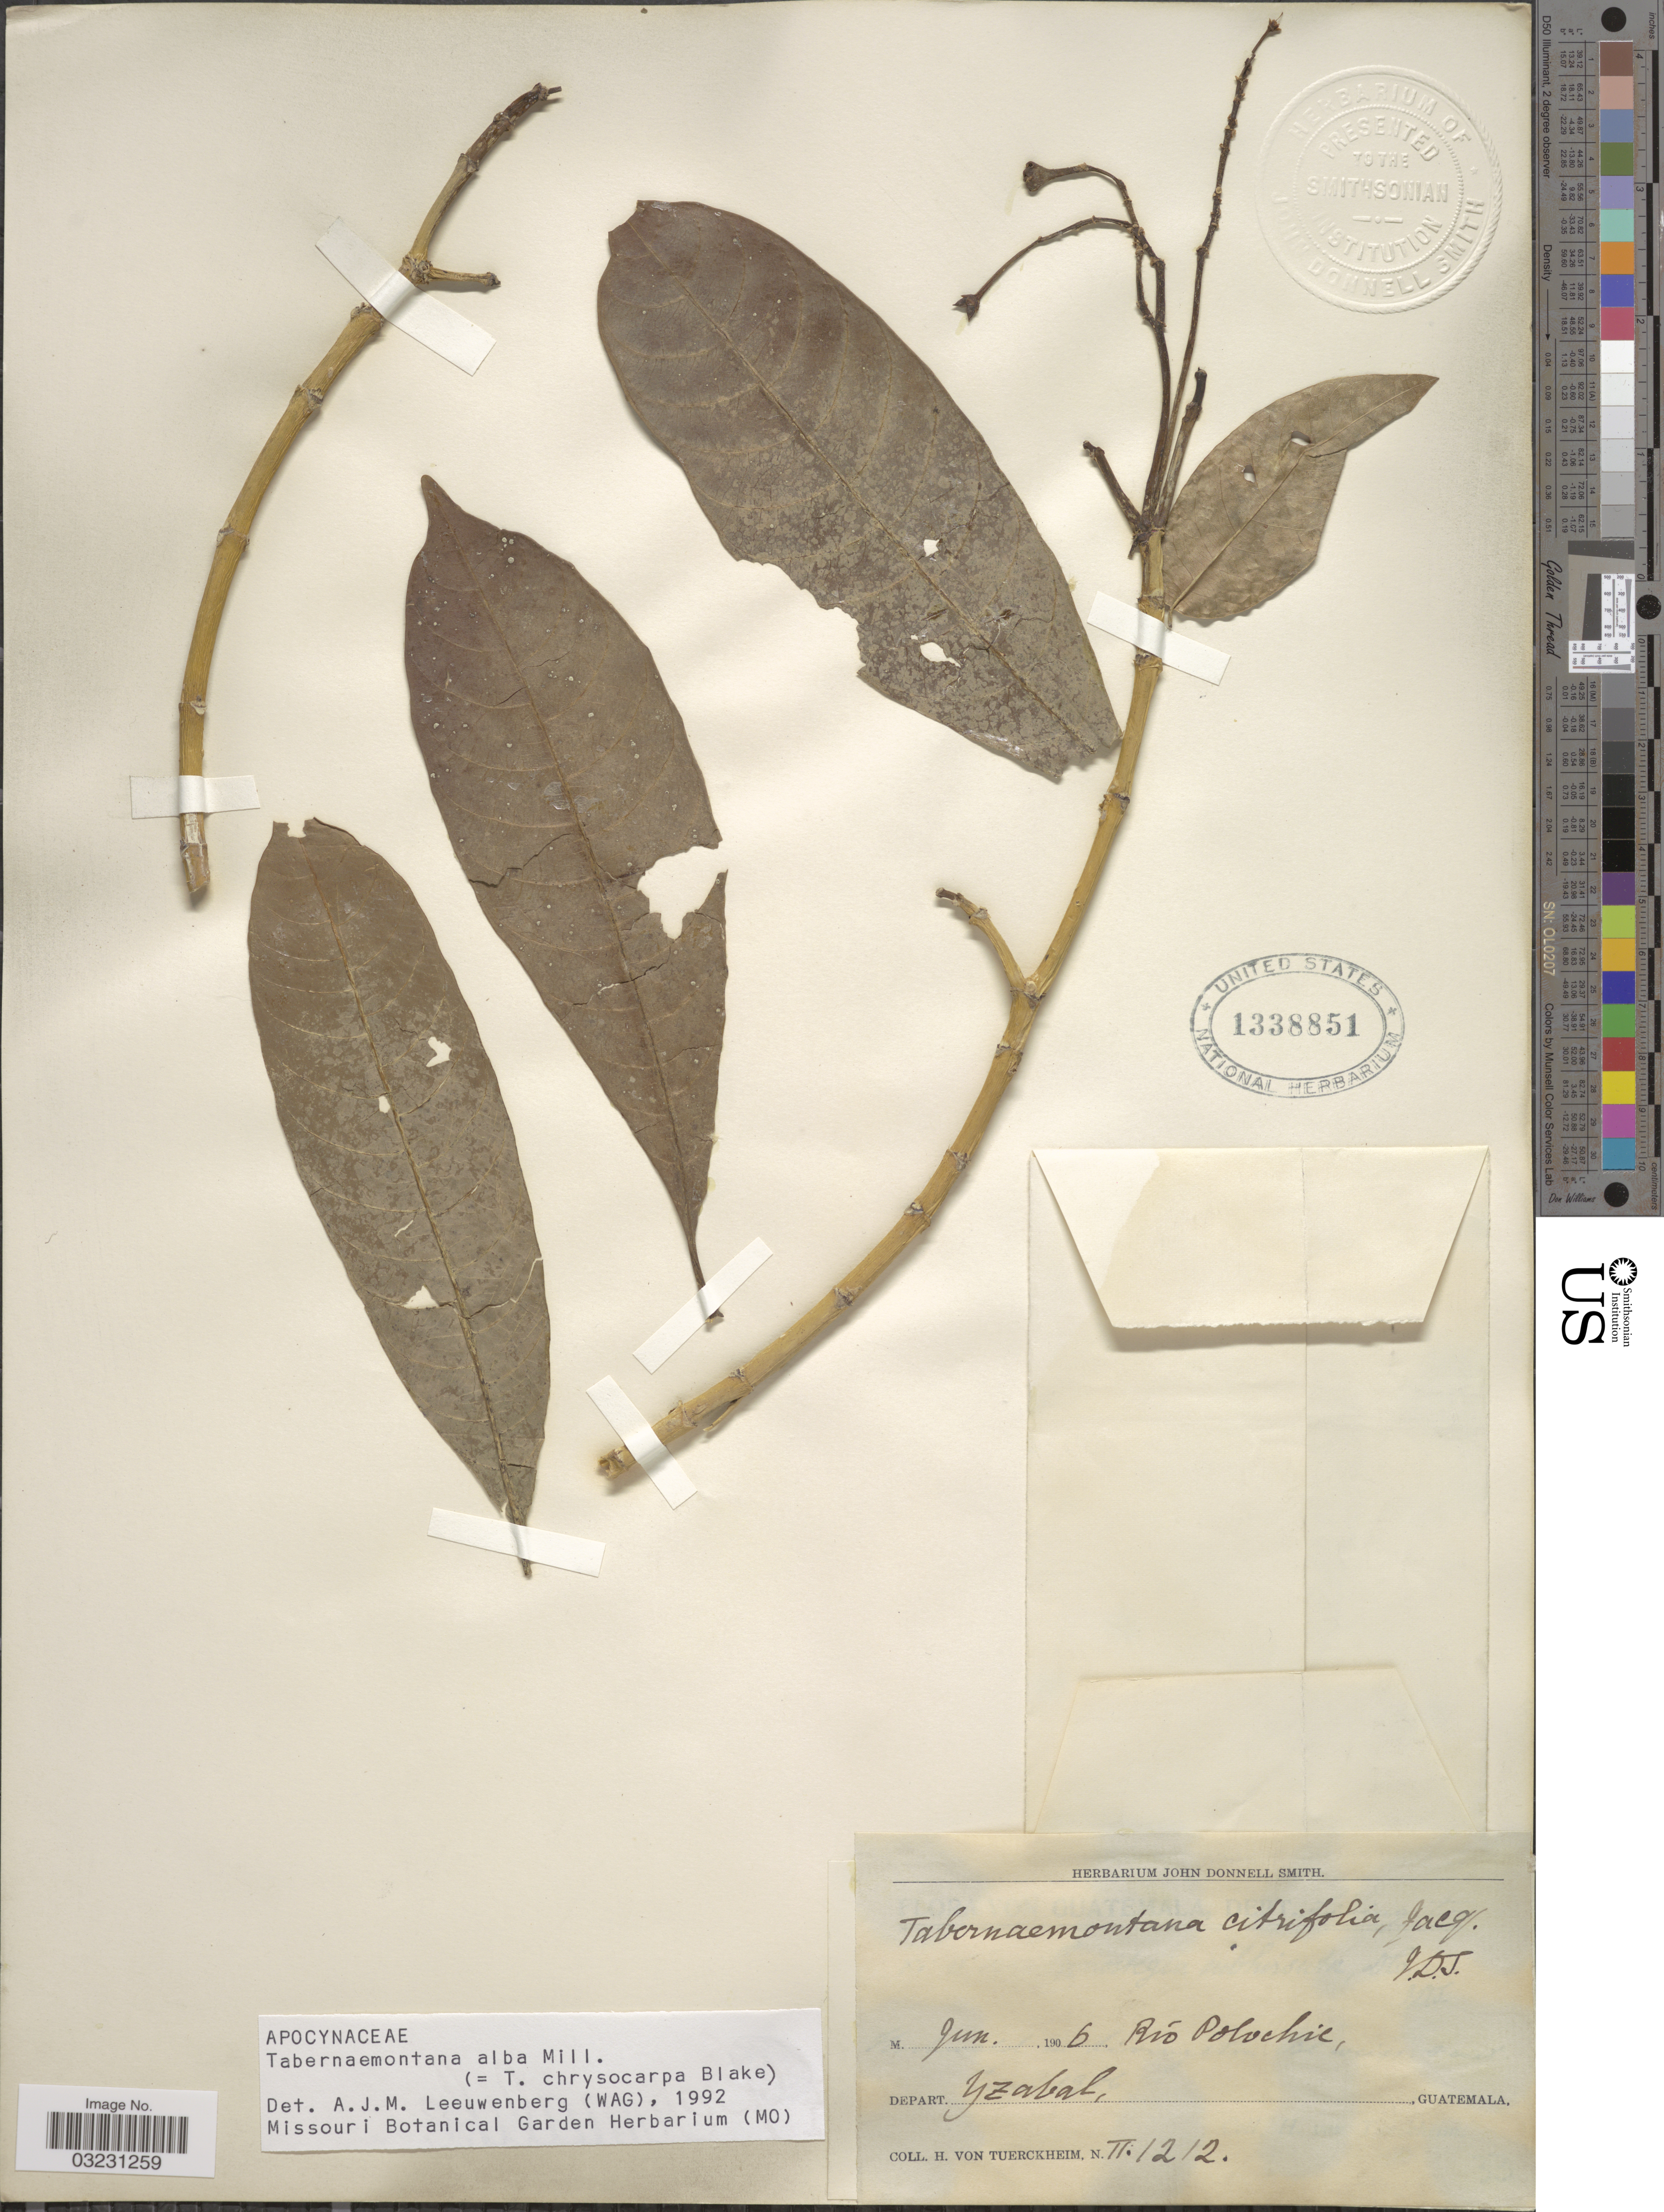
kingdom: Plantae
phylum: Tracheophyta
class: Magnoliopsida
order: Gentianales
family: Apocynaceae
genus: Tabernaemontana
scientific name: Tabernaemontana alba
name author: Mill.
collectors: H. von Türckheim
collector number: II1212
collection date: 1906-06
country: Guatemala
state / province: Izabal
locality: Rio Polochic, Depart. Yzabal.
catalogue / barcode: US 1338851